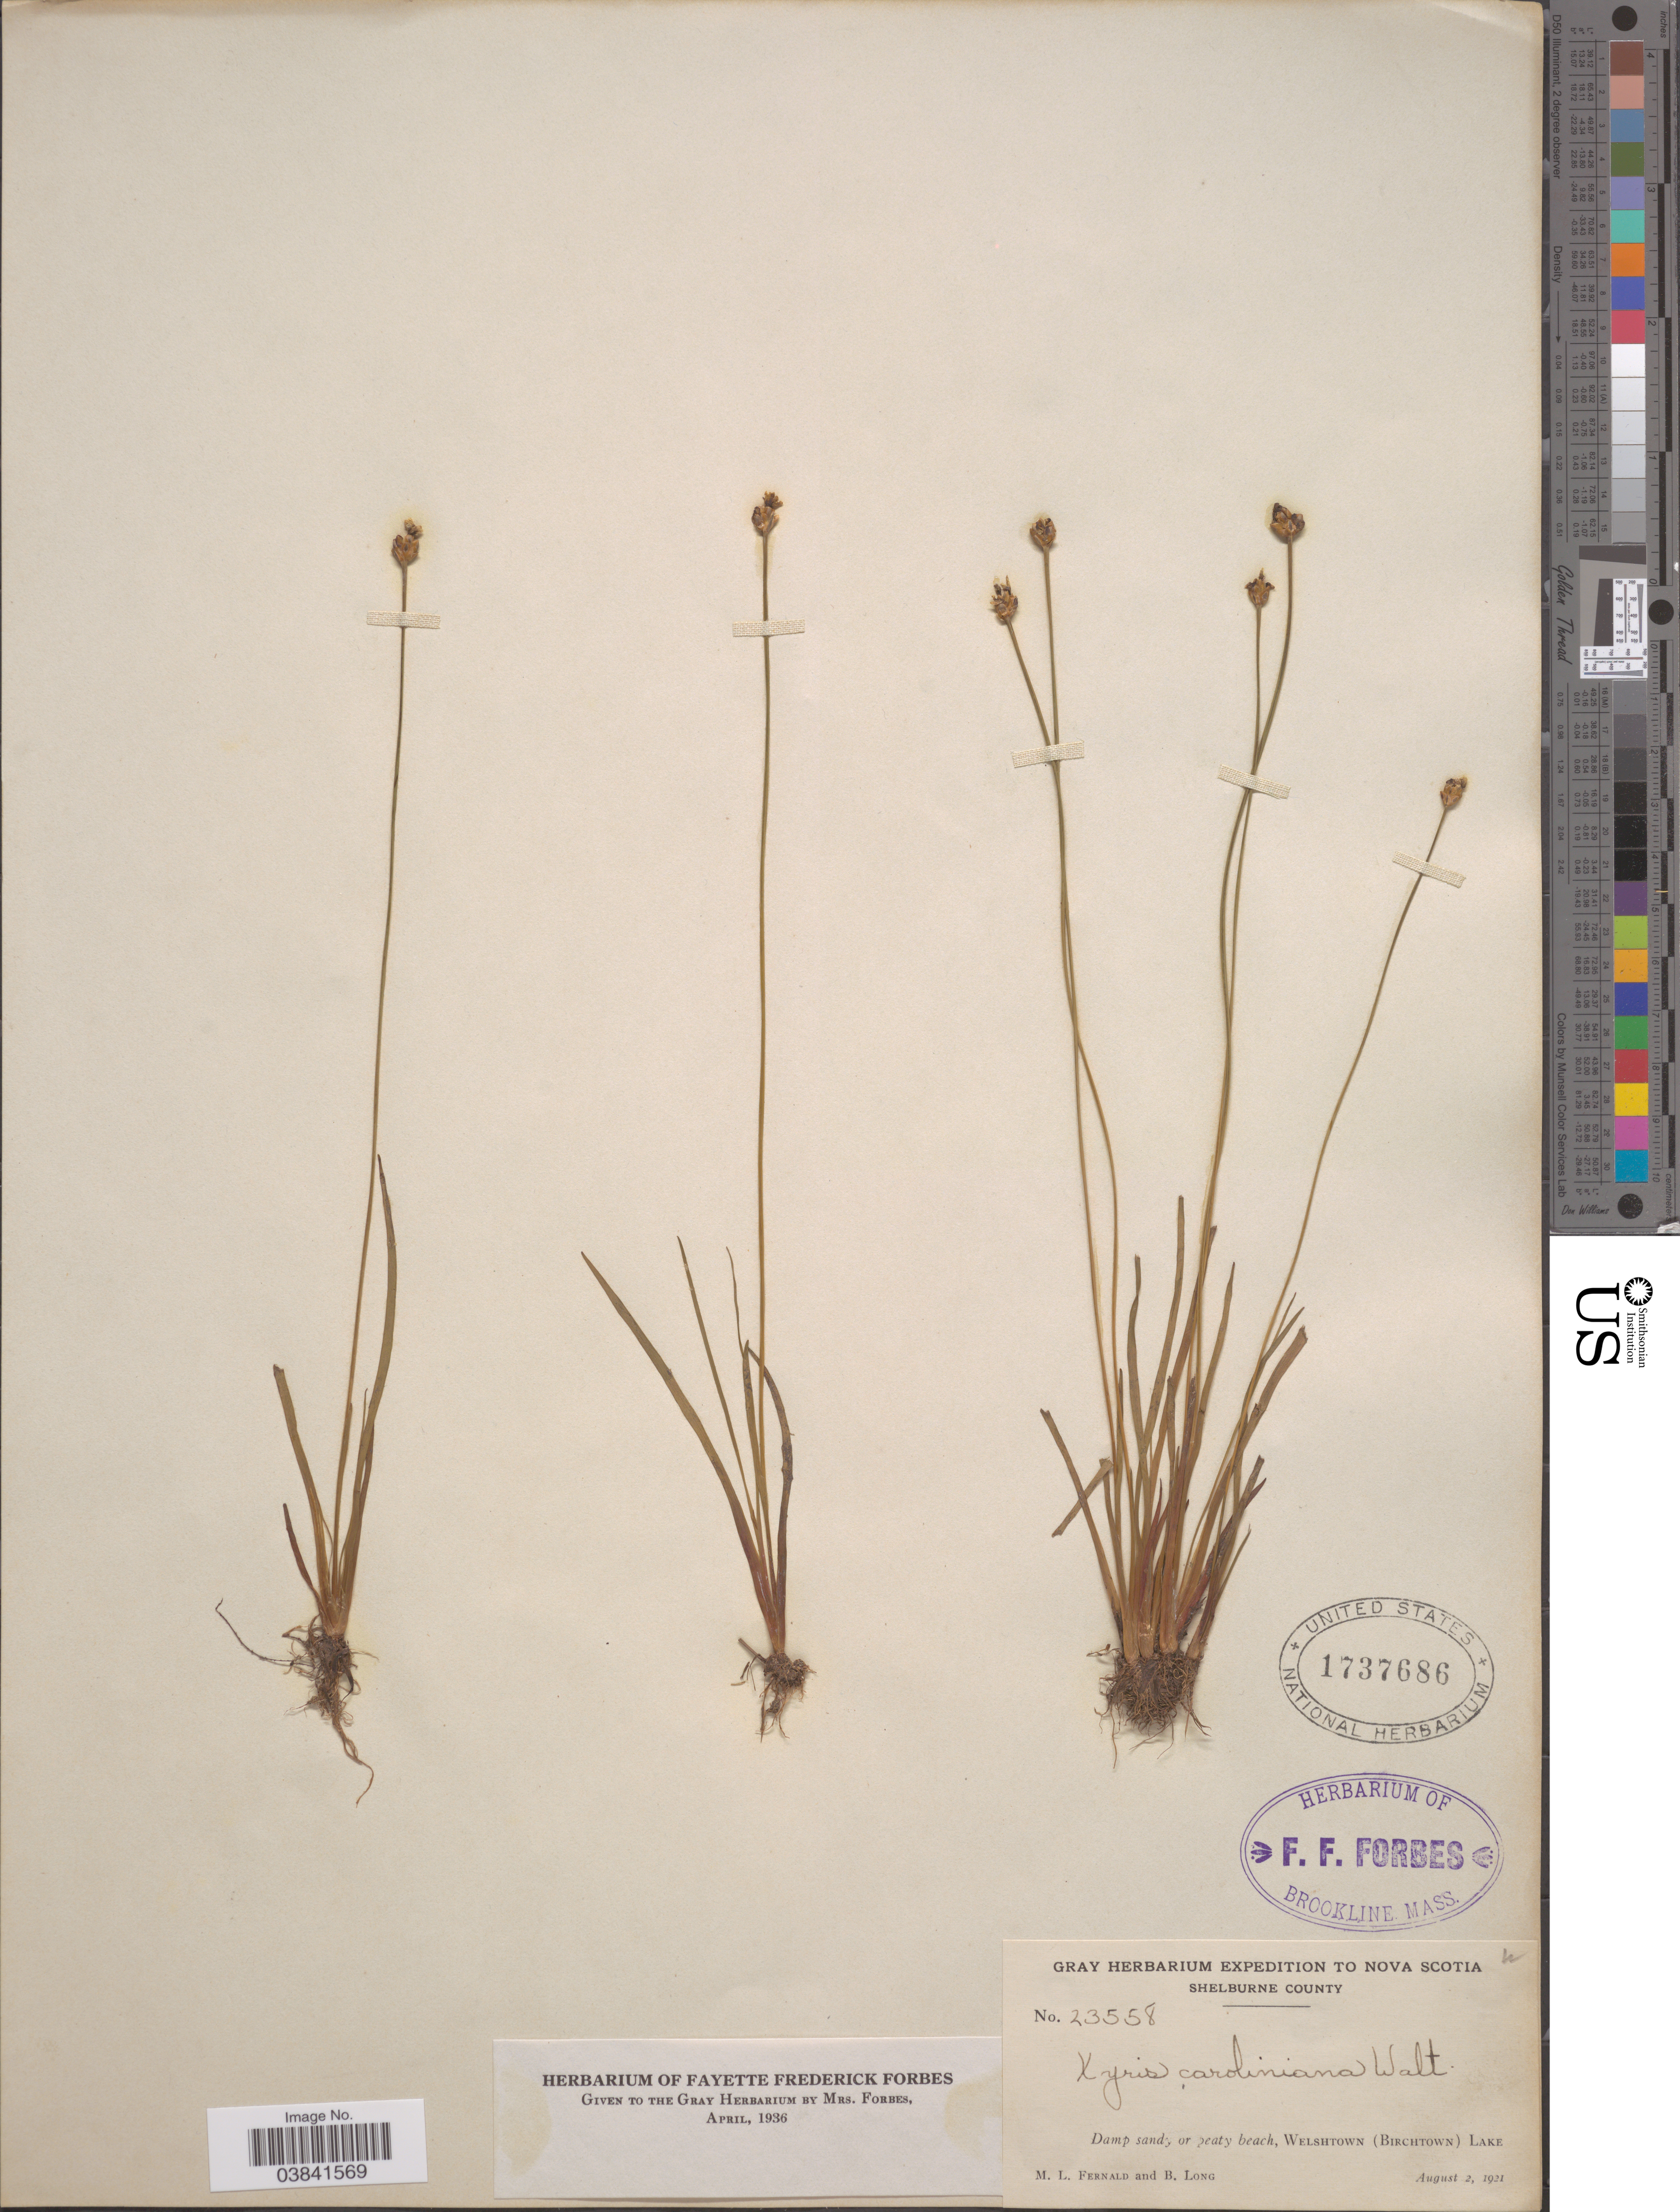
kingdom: Plantae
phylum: Tracheophyta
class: Liliopsida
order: Poales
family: Xyridaceae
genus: Xyris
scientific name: Xyris difformis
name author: Chapm.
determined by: Strong, Mark T., (BOT), Smithsonian Institution - National Museum of Natural History (UNITED STATES)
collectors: M. L. Fernald & B. Long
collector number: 23558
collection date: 1921-08-02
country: Canada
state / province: Nova Scotia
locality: Shelburne County. Damp sandy or peaty beach, Welshtown (Birchtown) Lake.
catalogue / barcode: US 1737686